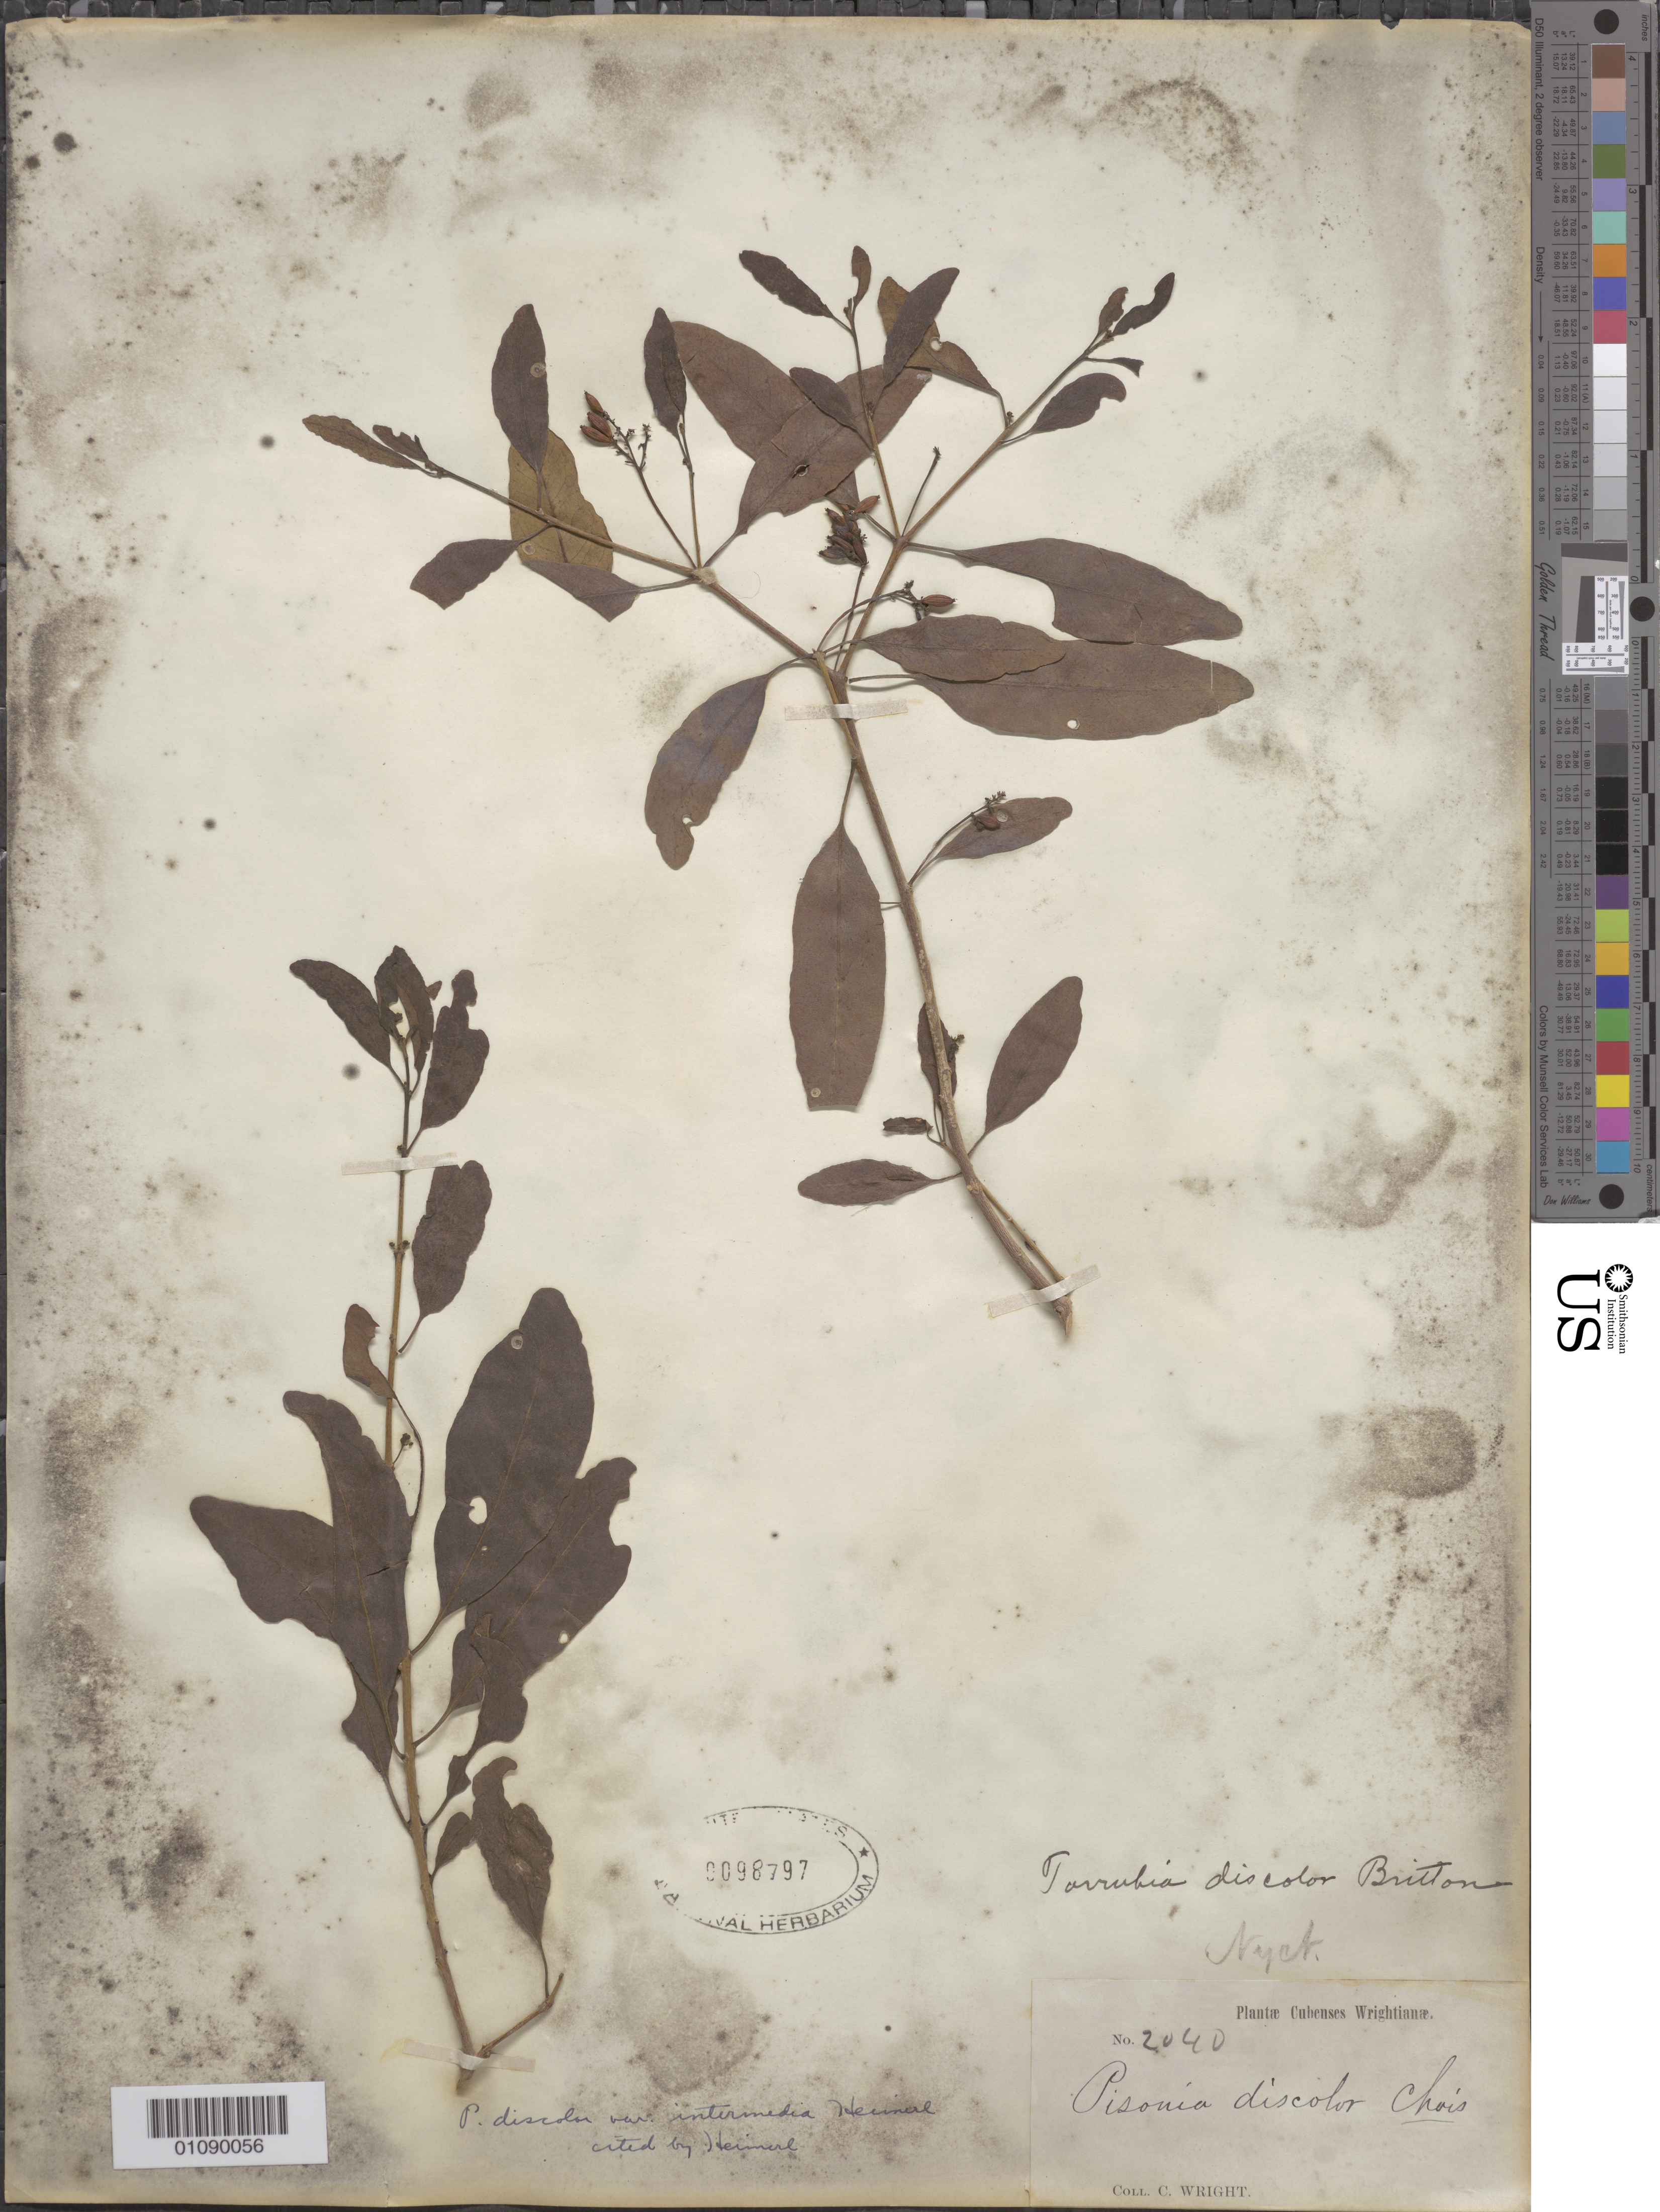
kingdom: Plantae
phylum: Tracheophyta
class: Magnoliopsida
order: Caryophyllales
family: Nyctaginaceae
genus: Guapira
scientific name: Guapira discolor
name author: (Spreng.) Little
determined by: Strong, Mark T., (BOT), Smithsonian Institution - National Museum of Natural History (UNITED STATES)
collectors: C. Wright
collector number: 2040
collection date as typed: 1800 to 1899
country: Cuba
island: Cuba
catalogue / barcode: US 98797